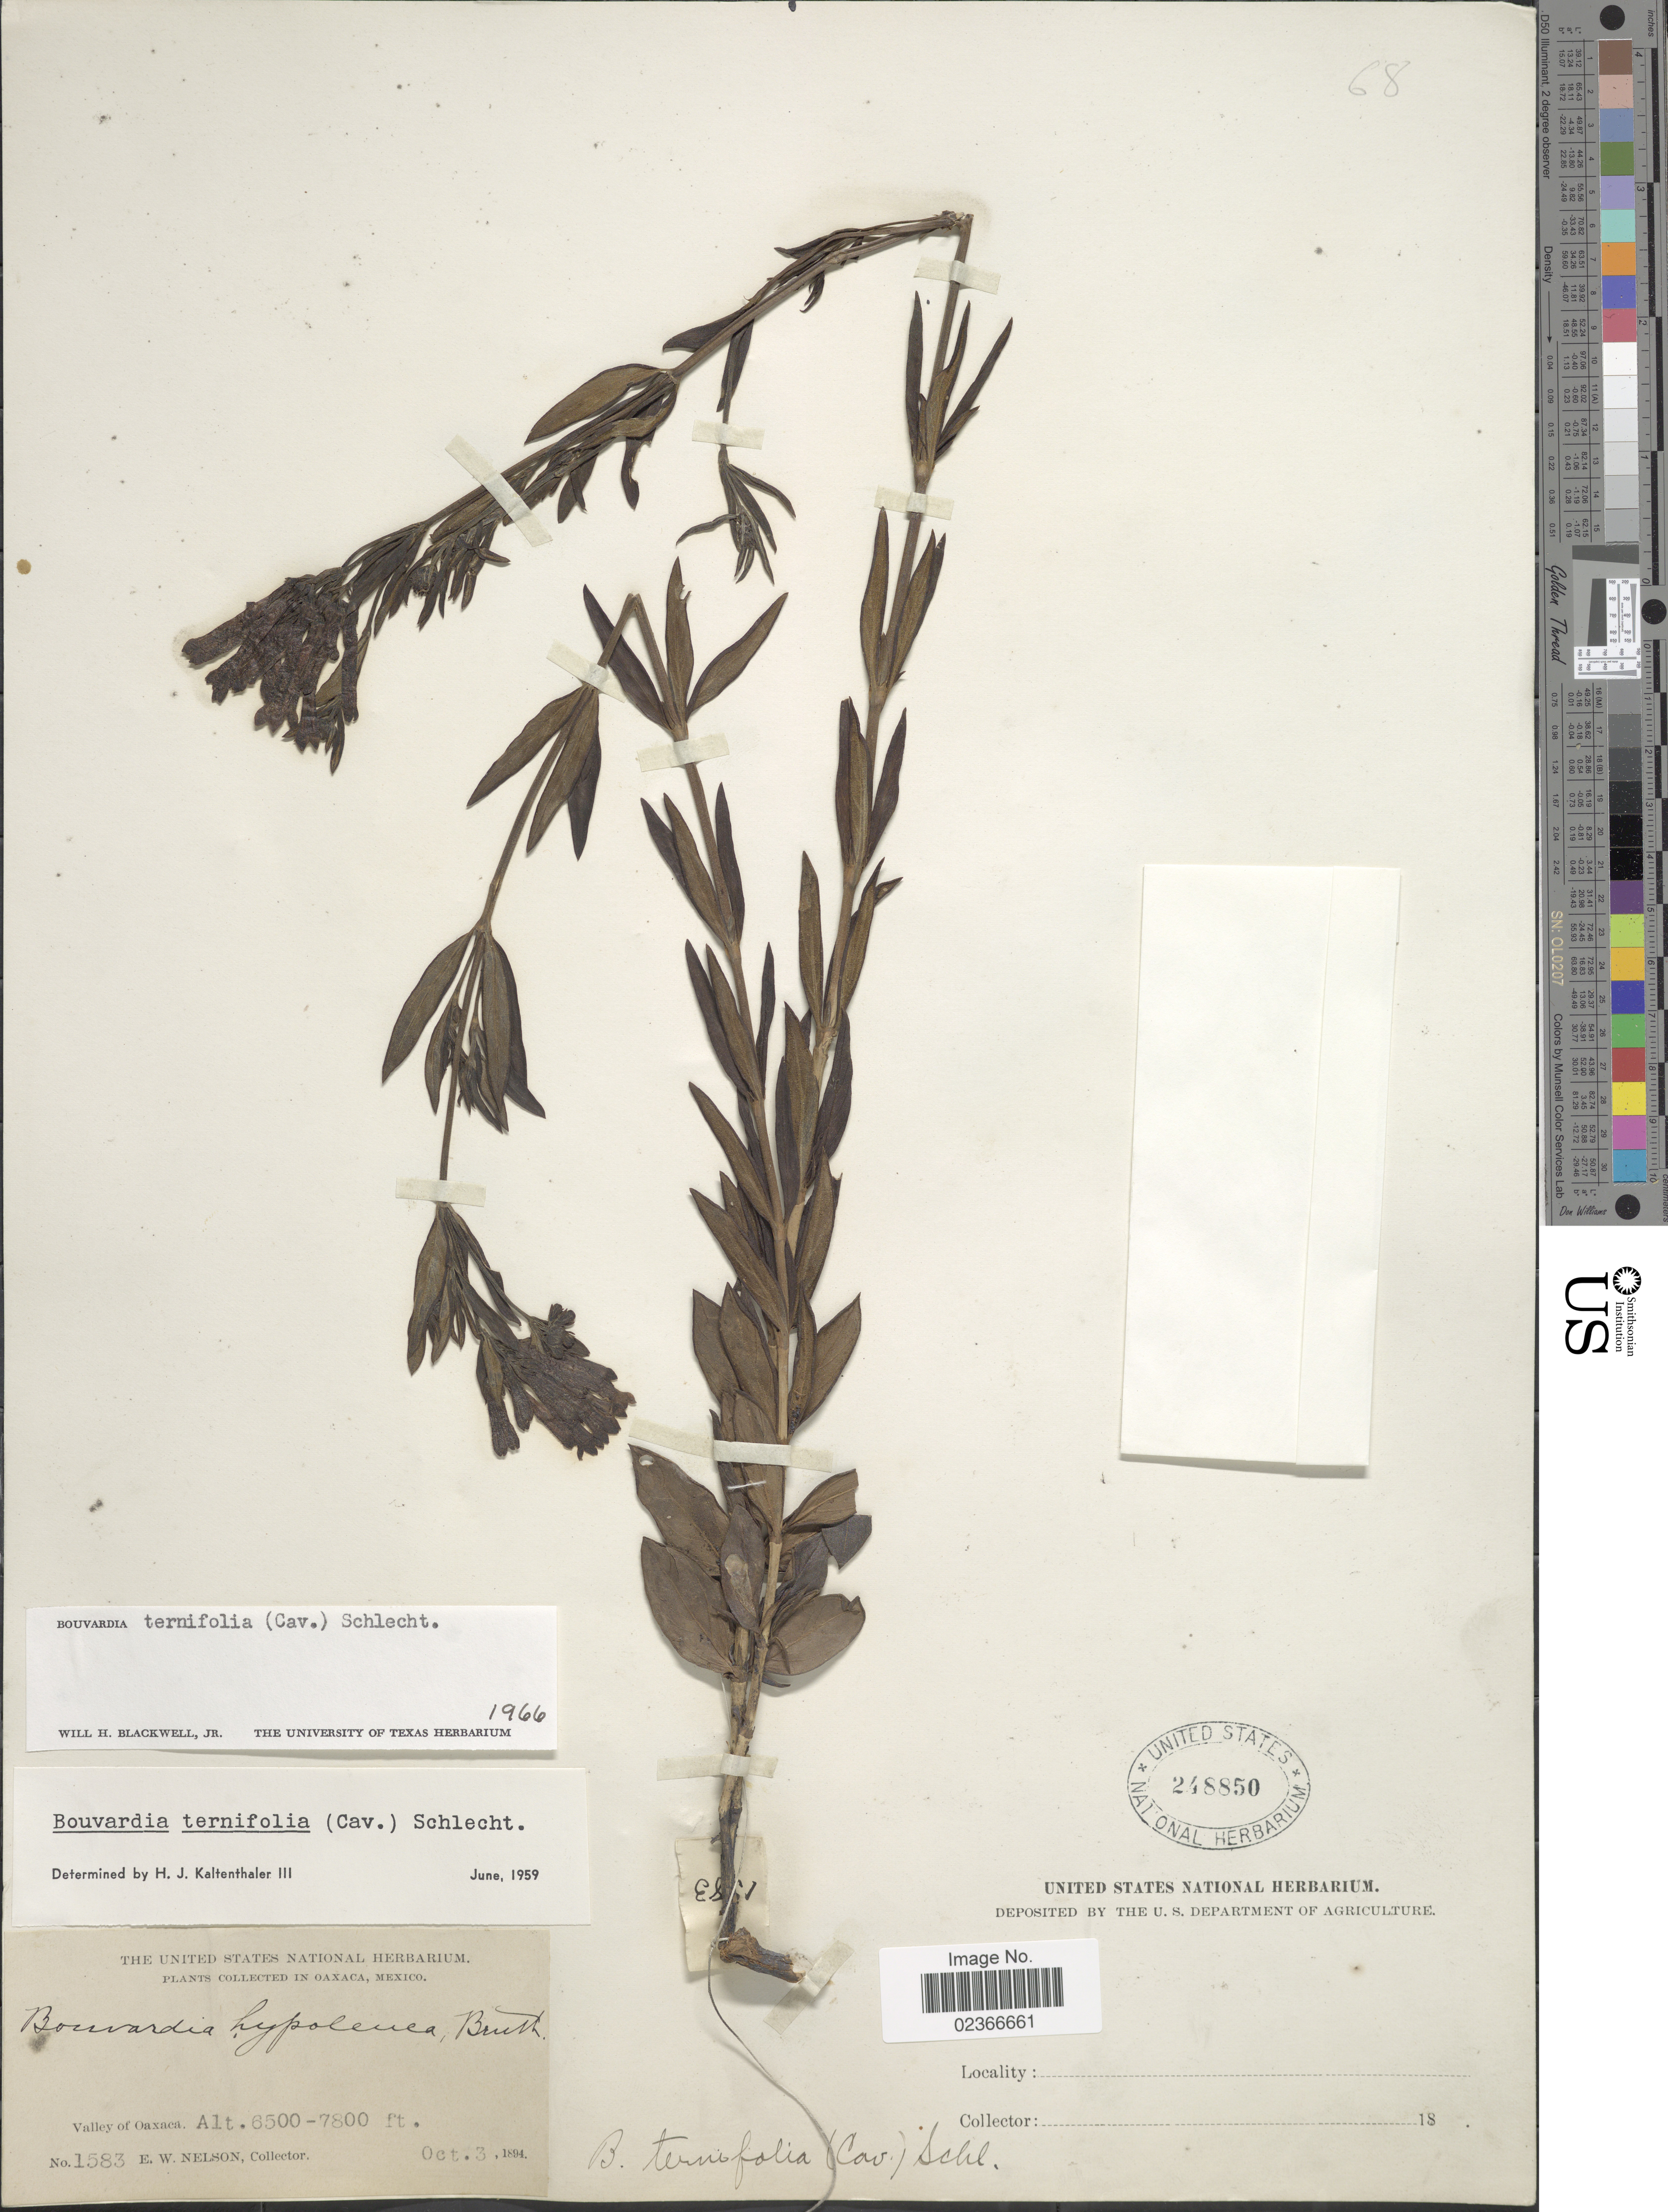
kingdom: Plantae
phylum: Tracheophyta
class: Magnoliopsida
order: Gentianales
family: Rubiaceae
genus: Bouvardia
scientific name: Bouvardia ternifolia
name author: (Cav.) Schltdl.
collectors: E. W. Nelson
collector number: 1583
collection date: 1894-10-03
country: Mexico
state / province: Oaxaca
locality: Valley of Oaxaca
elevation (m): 1981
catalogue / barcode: US 248850